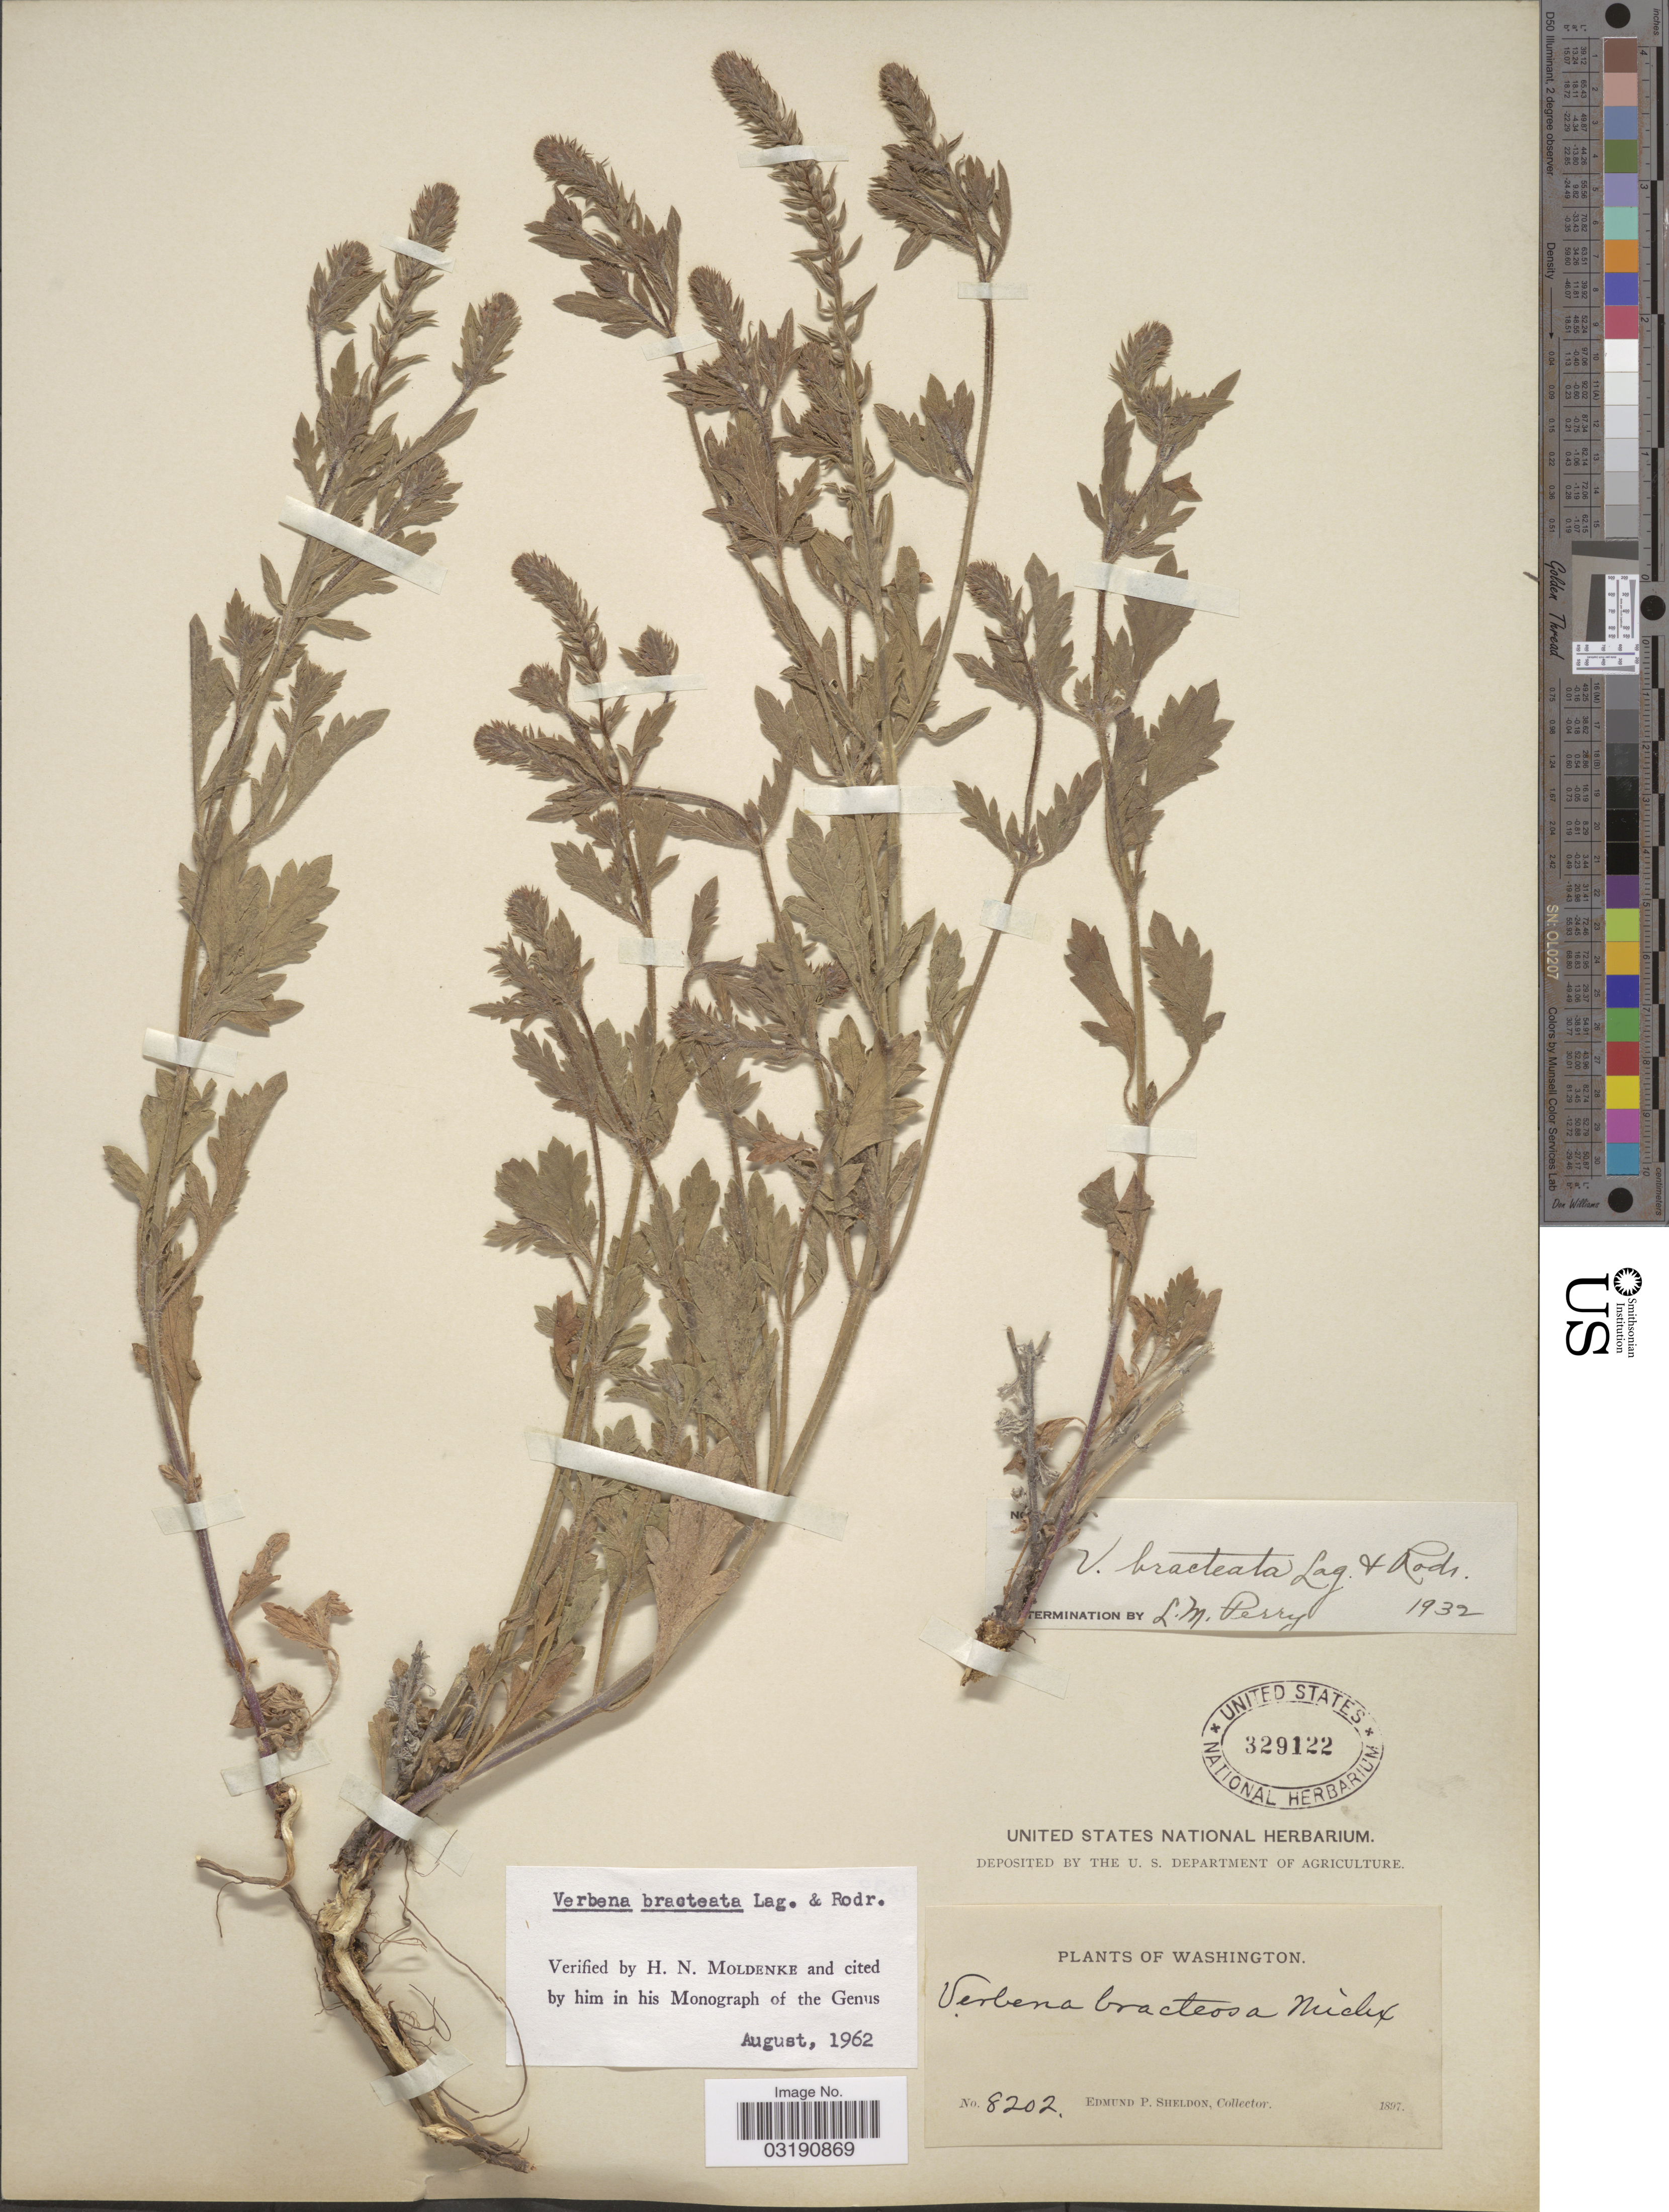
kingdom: Plantae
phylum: Tracheophyta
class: Magnoliopsida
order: Lamiales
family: Verbenaceae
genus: Verbena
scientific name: Verbena bracteata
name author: Cav. ex Lag. & Rodr.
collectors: E. P. Sheldon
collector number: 8202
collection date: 1897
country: United States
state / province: Washington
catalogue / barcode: US 329122